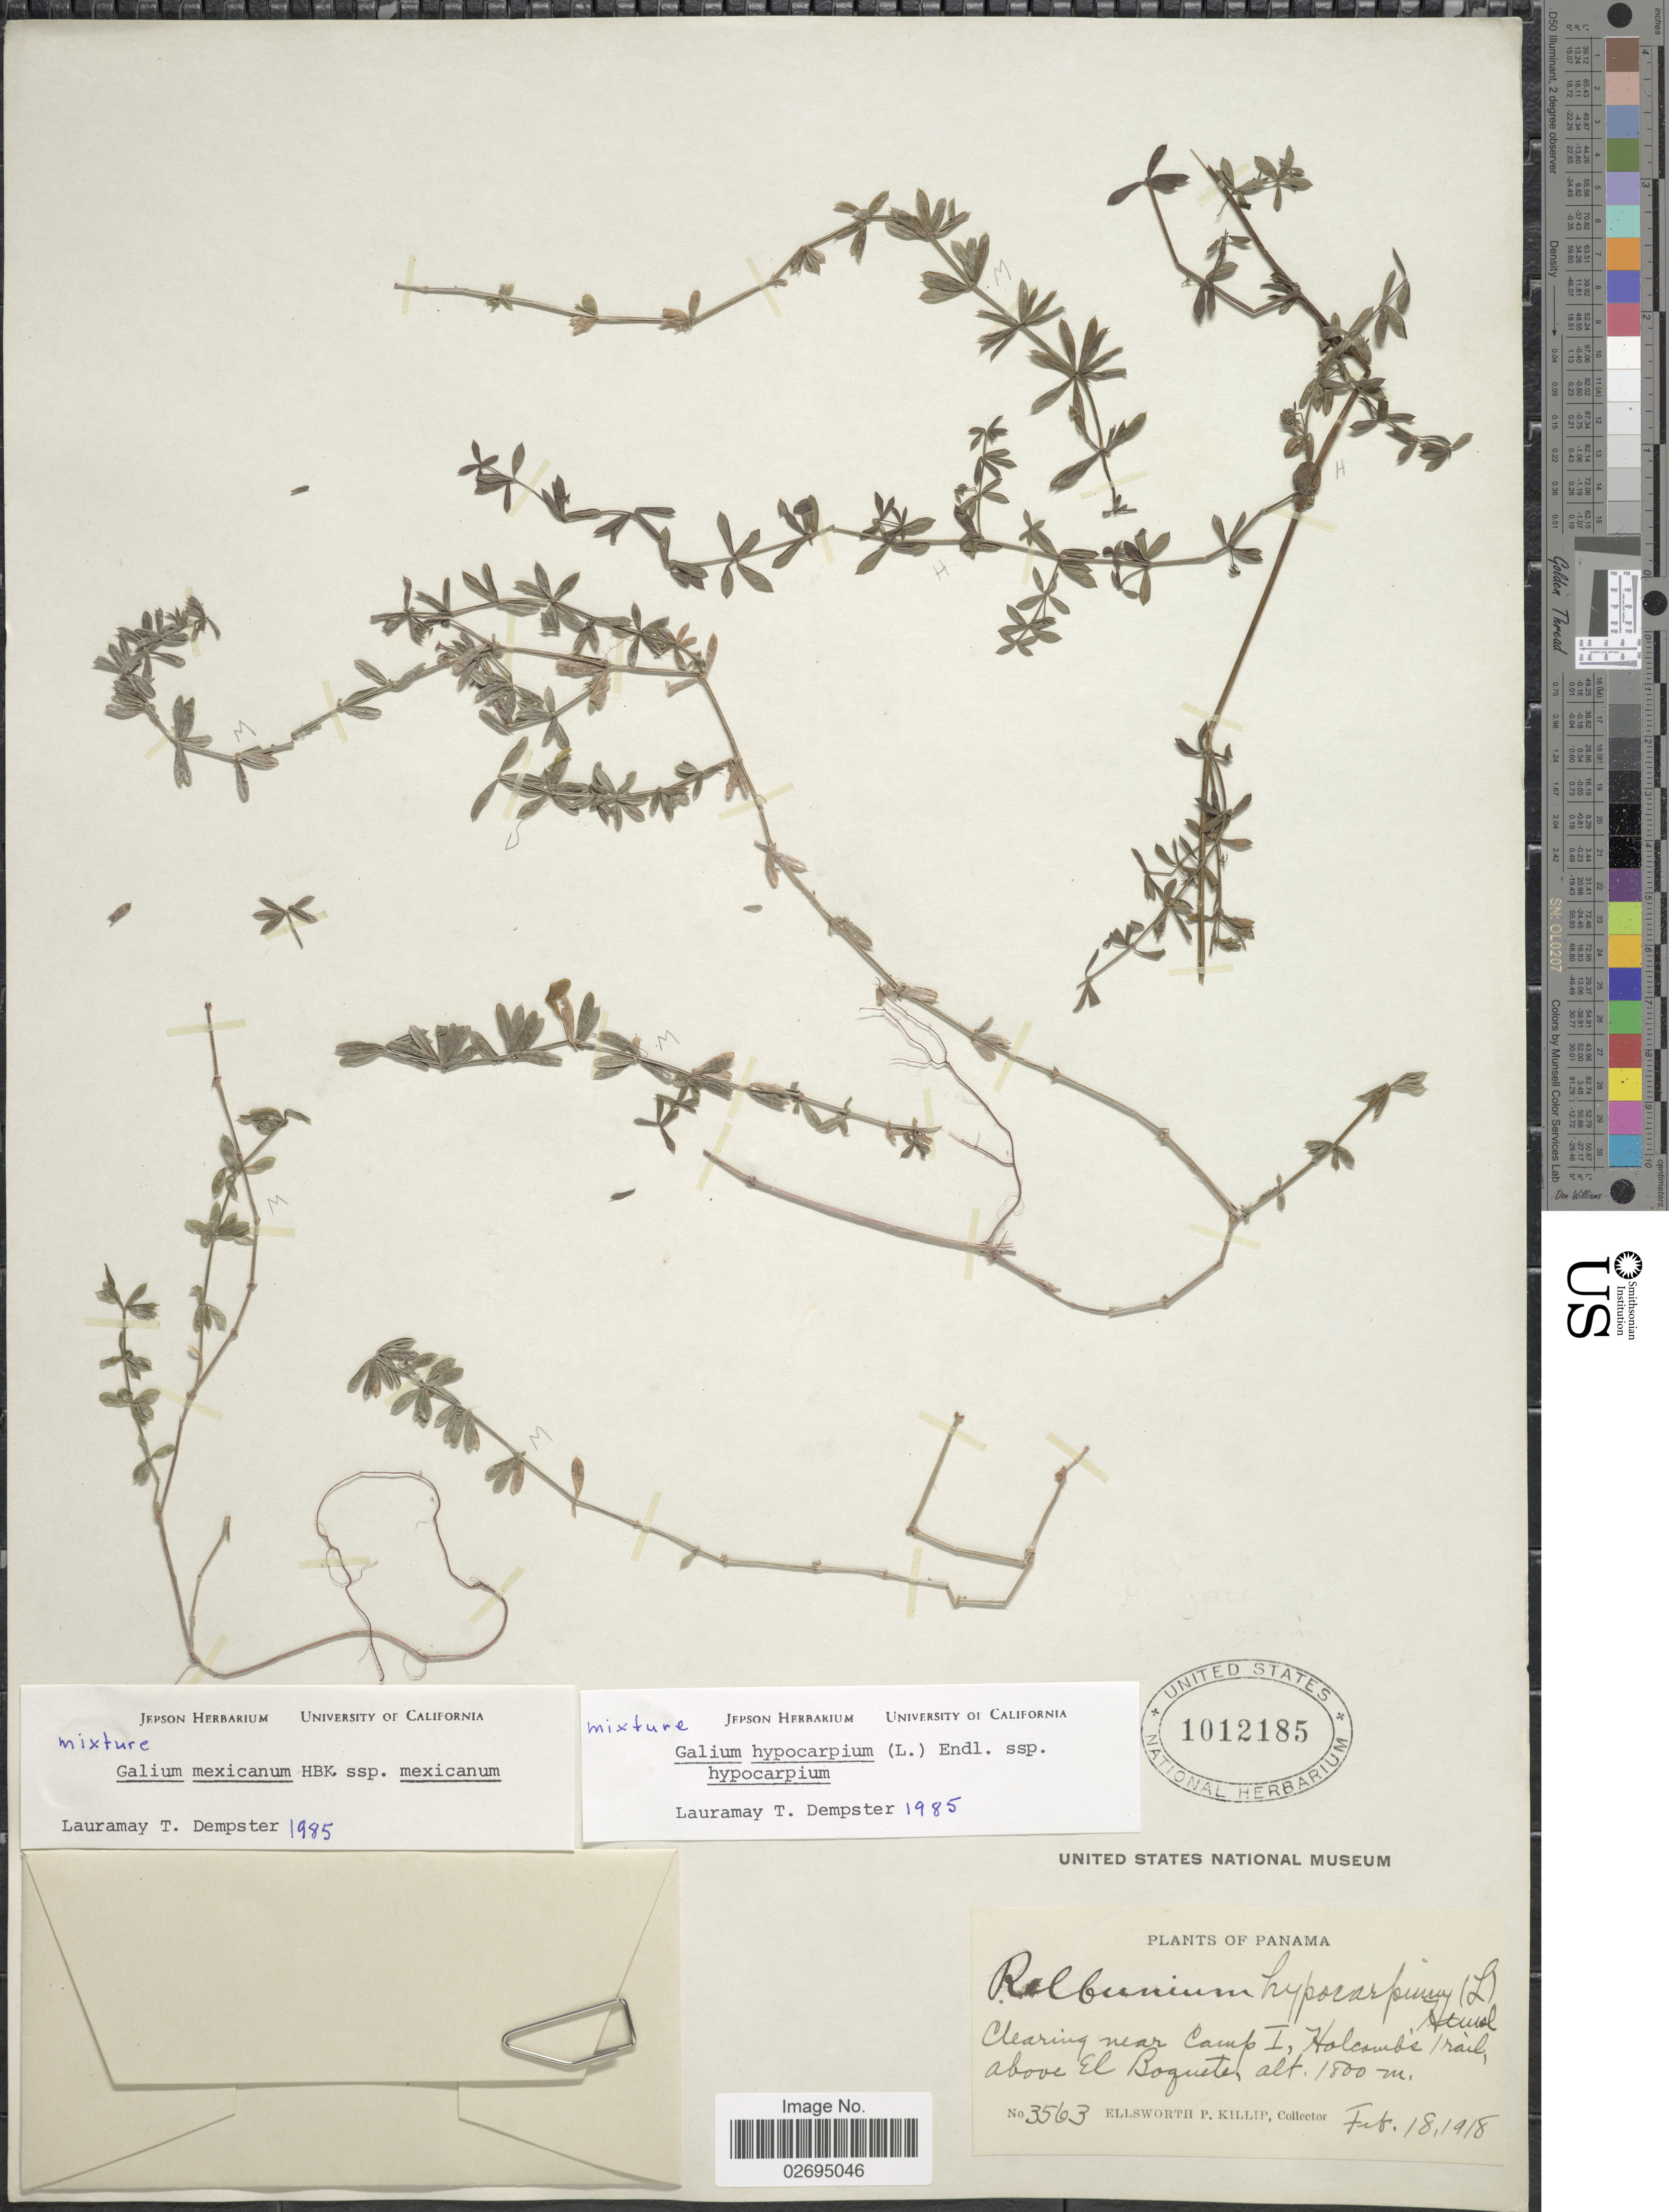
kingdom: Plantae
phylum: Tracheophyta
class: Magnoliopsida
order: Gentianales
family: Rubiaceae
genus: Galium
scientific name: Galium hypocarpium subsp. hypocarpium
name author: (L.) Endl. ex Griseb.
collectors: E. P. Killip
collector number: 3563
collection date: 1918-02-18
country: Panama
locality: Clearing near Camp I, Holcomb's Trail, above El Boquete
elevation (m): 1800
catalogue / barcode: US 1012185